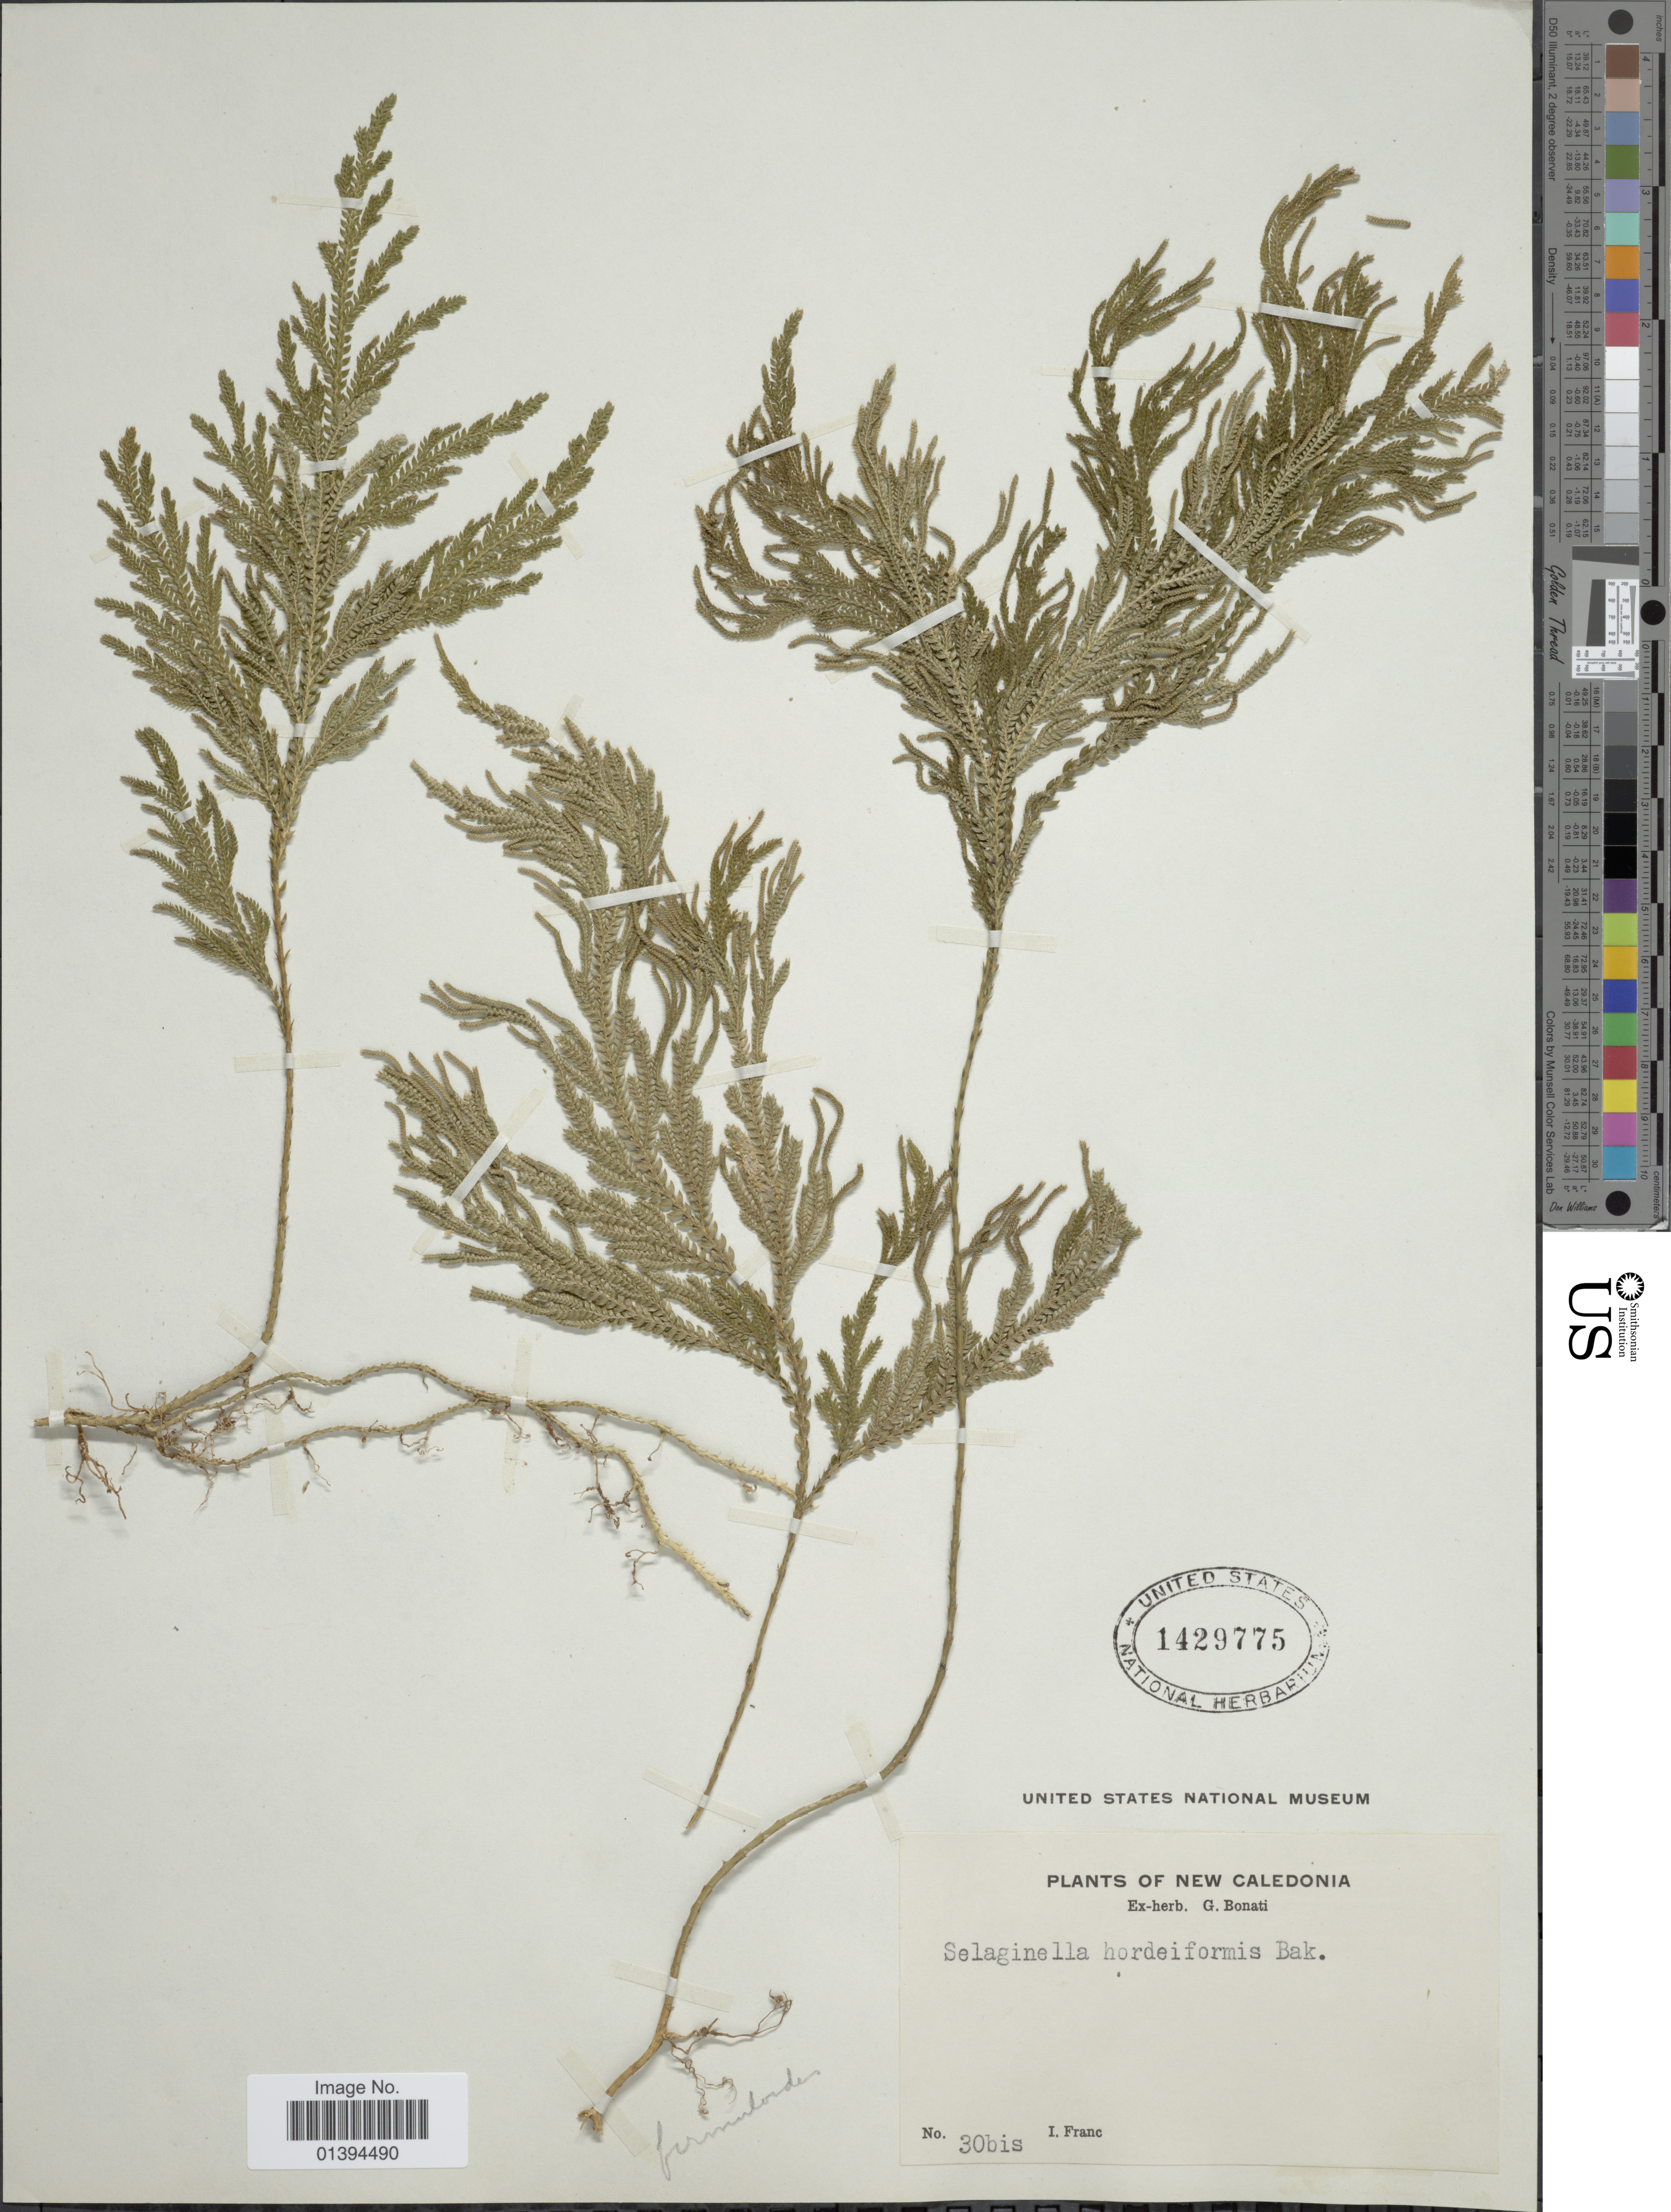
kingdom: Plantae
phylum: Tracheophyta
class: Lycopodiopsida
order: Selaginellales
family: Selaginellaceae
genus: Selaginella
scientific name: Selaginella firmuloides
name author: Warb.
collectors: I. Franc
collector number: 30bis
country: New Caledonia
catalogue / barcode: US 1429775